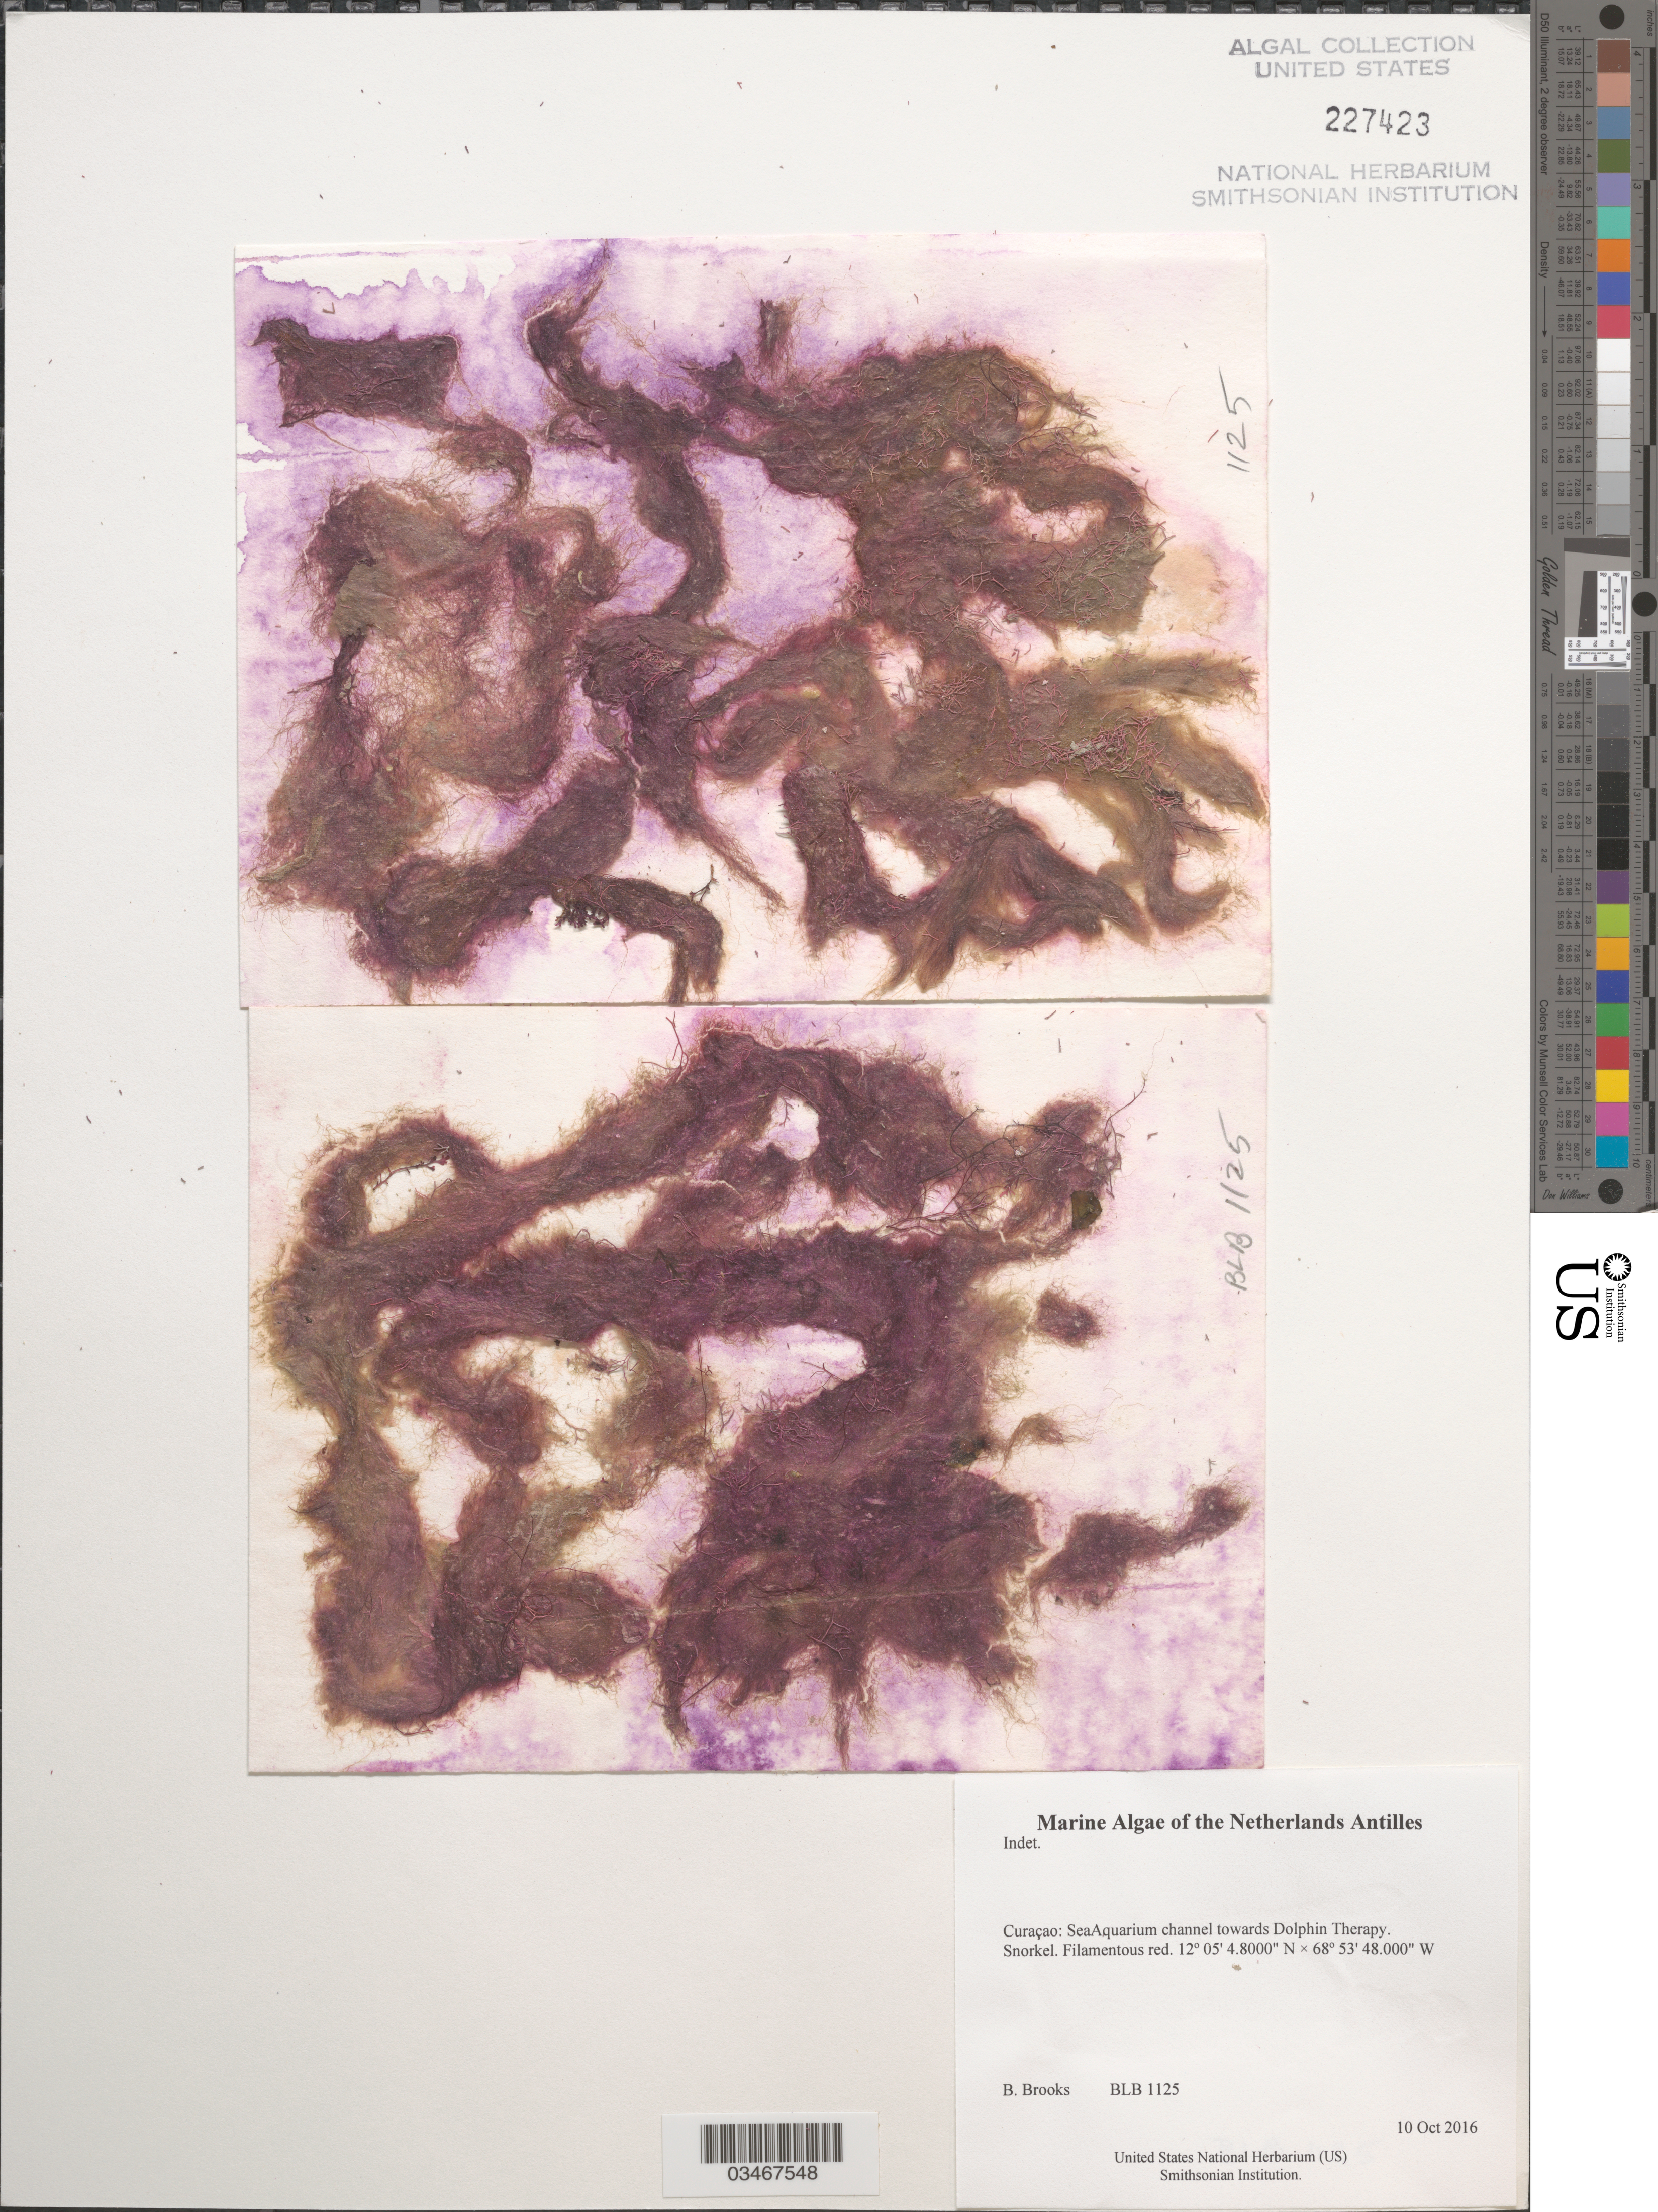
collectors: B. Brooks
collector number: BLB 1125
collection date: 2016-10-10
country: Curaçao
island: Curaçao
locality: SeaAquarium channel towards Dolphin Therapy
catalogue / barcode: US 227423